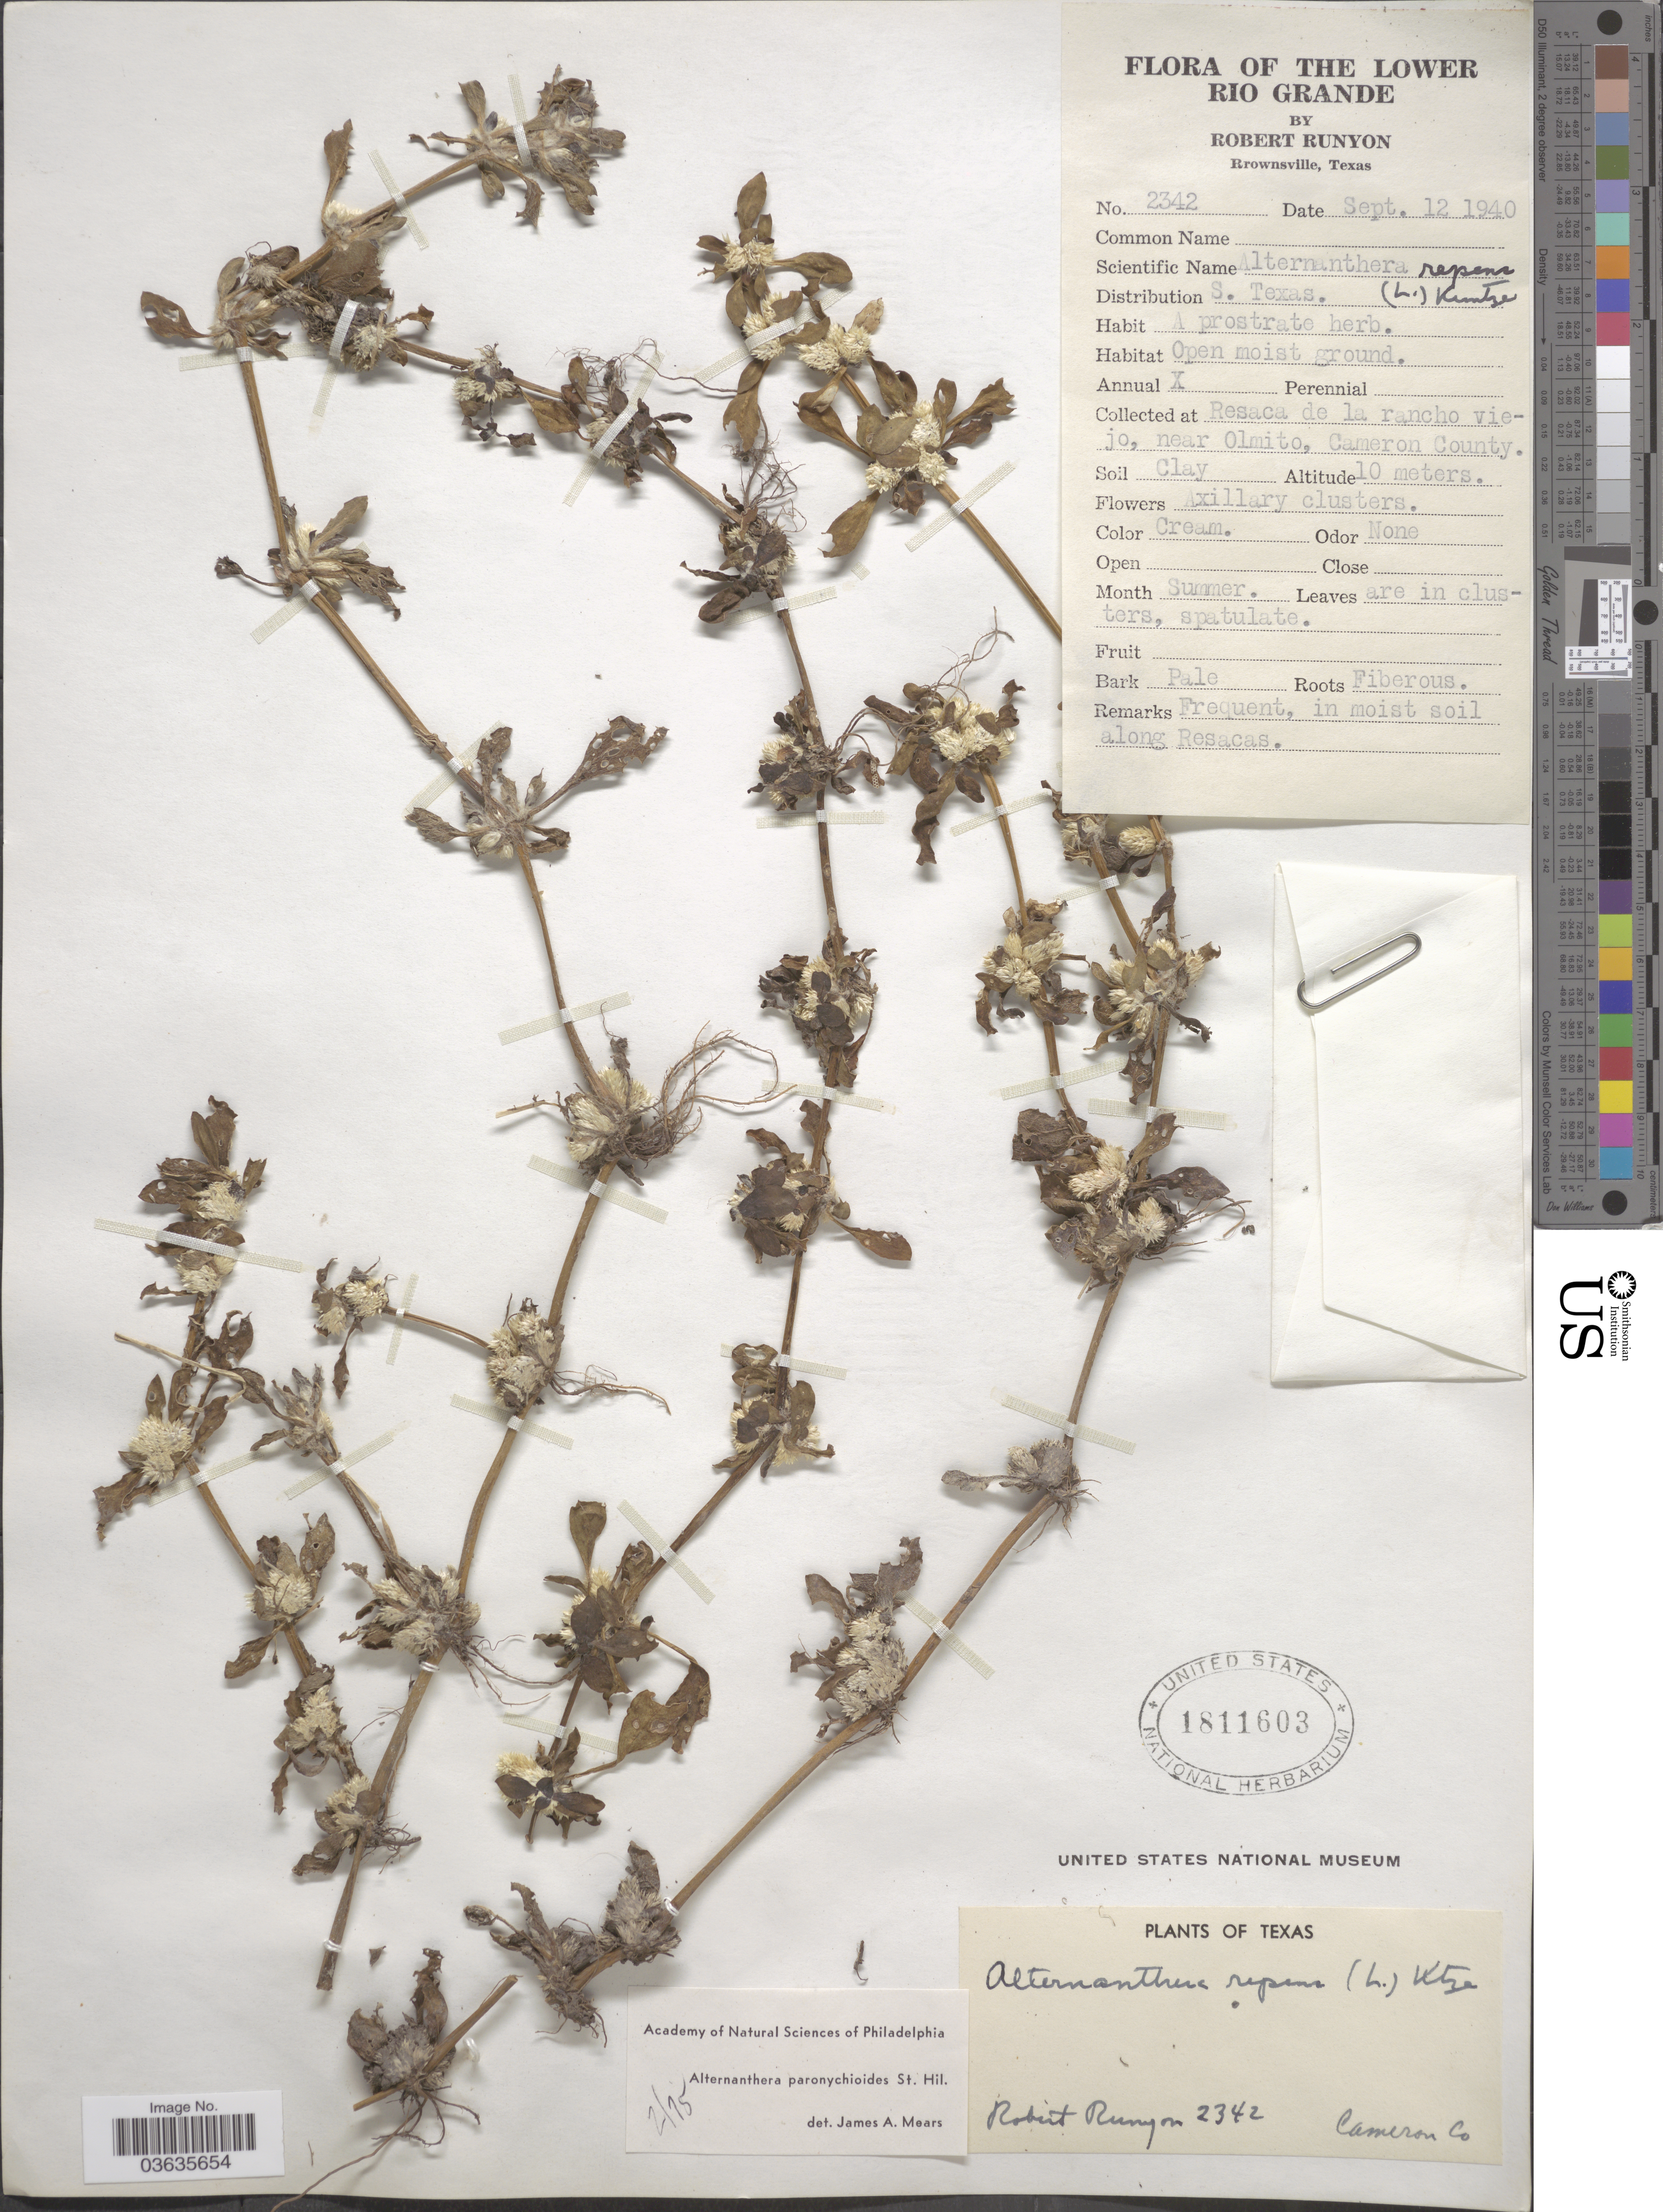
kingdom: Plantae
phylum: Tracheophyta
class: Magnoliopsida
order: Caryophyllales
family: Amaranthaceae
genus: Alternanthera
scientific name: Alternanthera paronychioides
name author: A. St.-Hil.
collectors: R. Runyon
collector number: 2342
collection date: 1940-09-12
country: United States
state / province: Texas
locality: Lower Rio Grande. Resaca d ela rancho viejo, near Olmito, Cameron County.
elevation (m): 10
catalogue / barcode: US 1811603